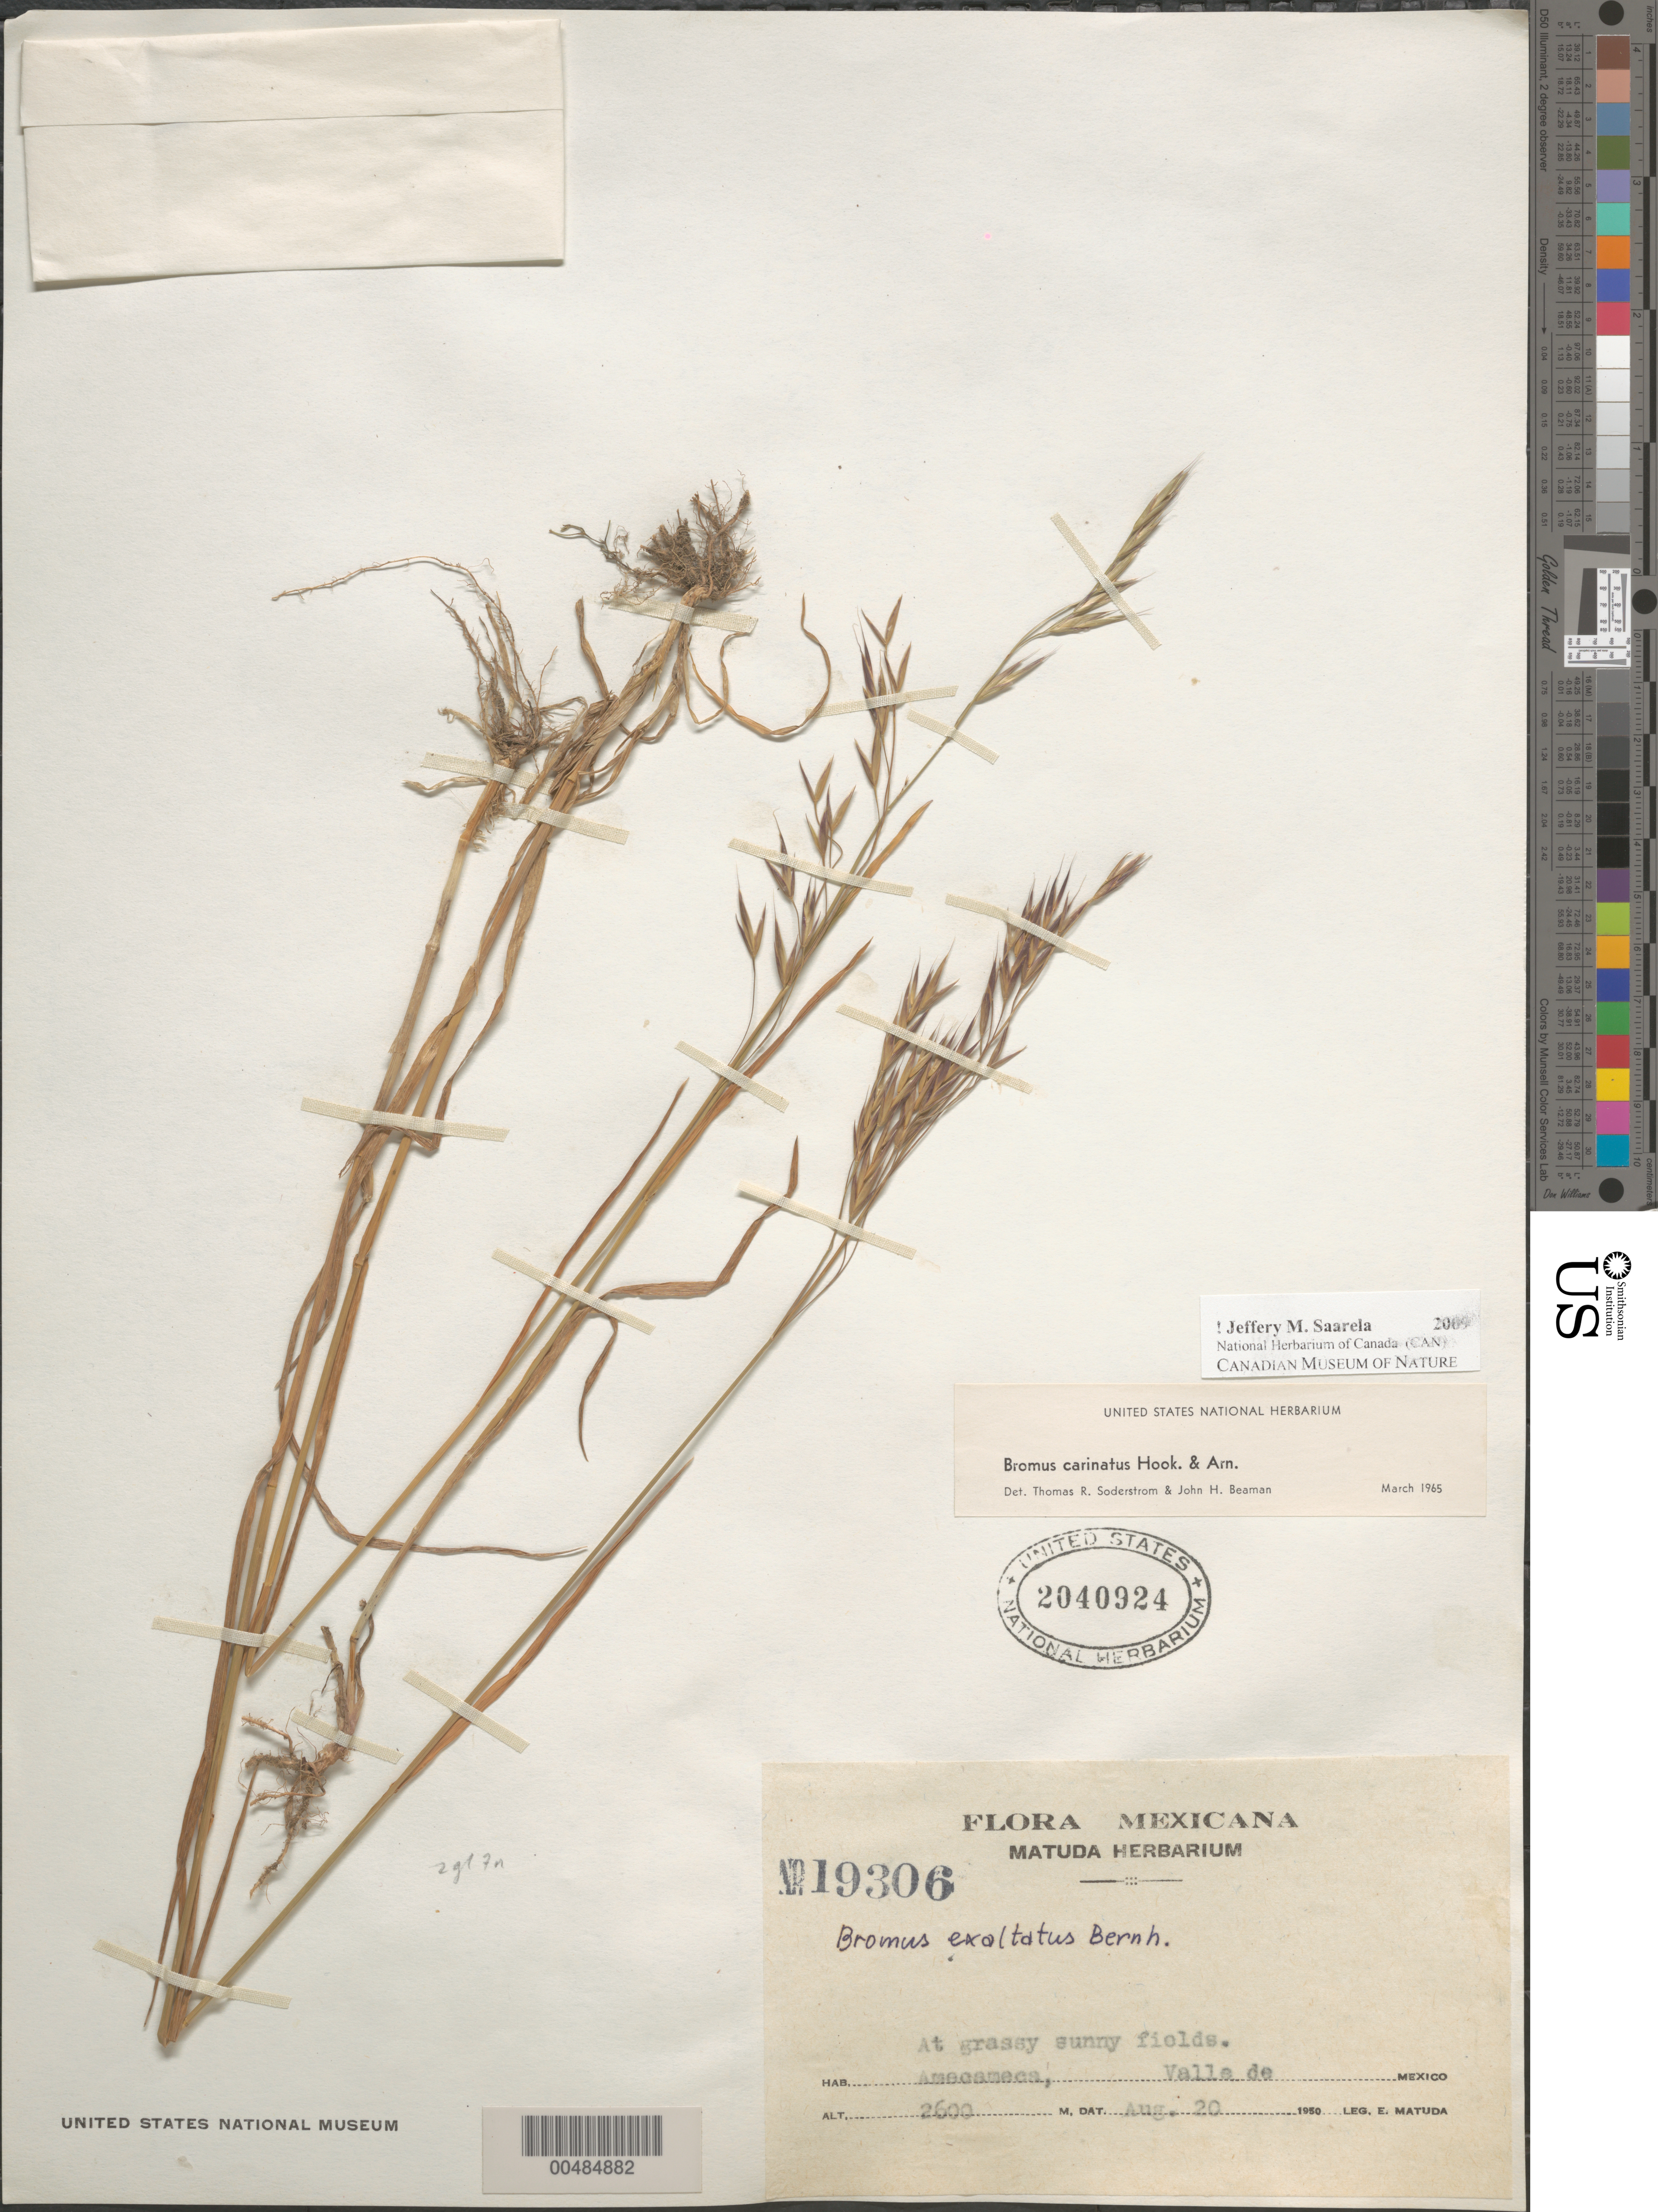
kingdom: Plantae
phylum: Tracheophyta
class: Liliopsida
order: Poales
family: Poaceae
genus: Bromus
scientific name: Bromus carinatus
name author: Hook. & Arn.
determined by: Soderstrom, T. R.; Beaman, J. H.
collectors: E. Matuda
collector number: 19306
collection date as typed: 20 Aug 1950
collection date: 1950-08-20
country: Mexico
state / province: México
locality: Amecameca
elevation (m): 2600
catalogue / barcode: US 2040924